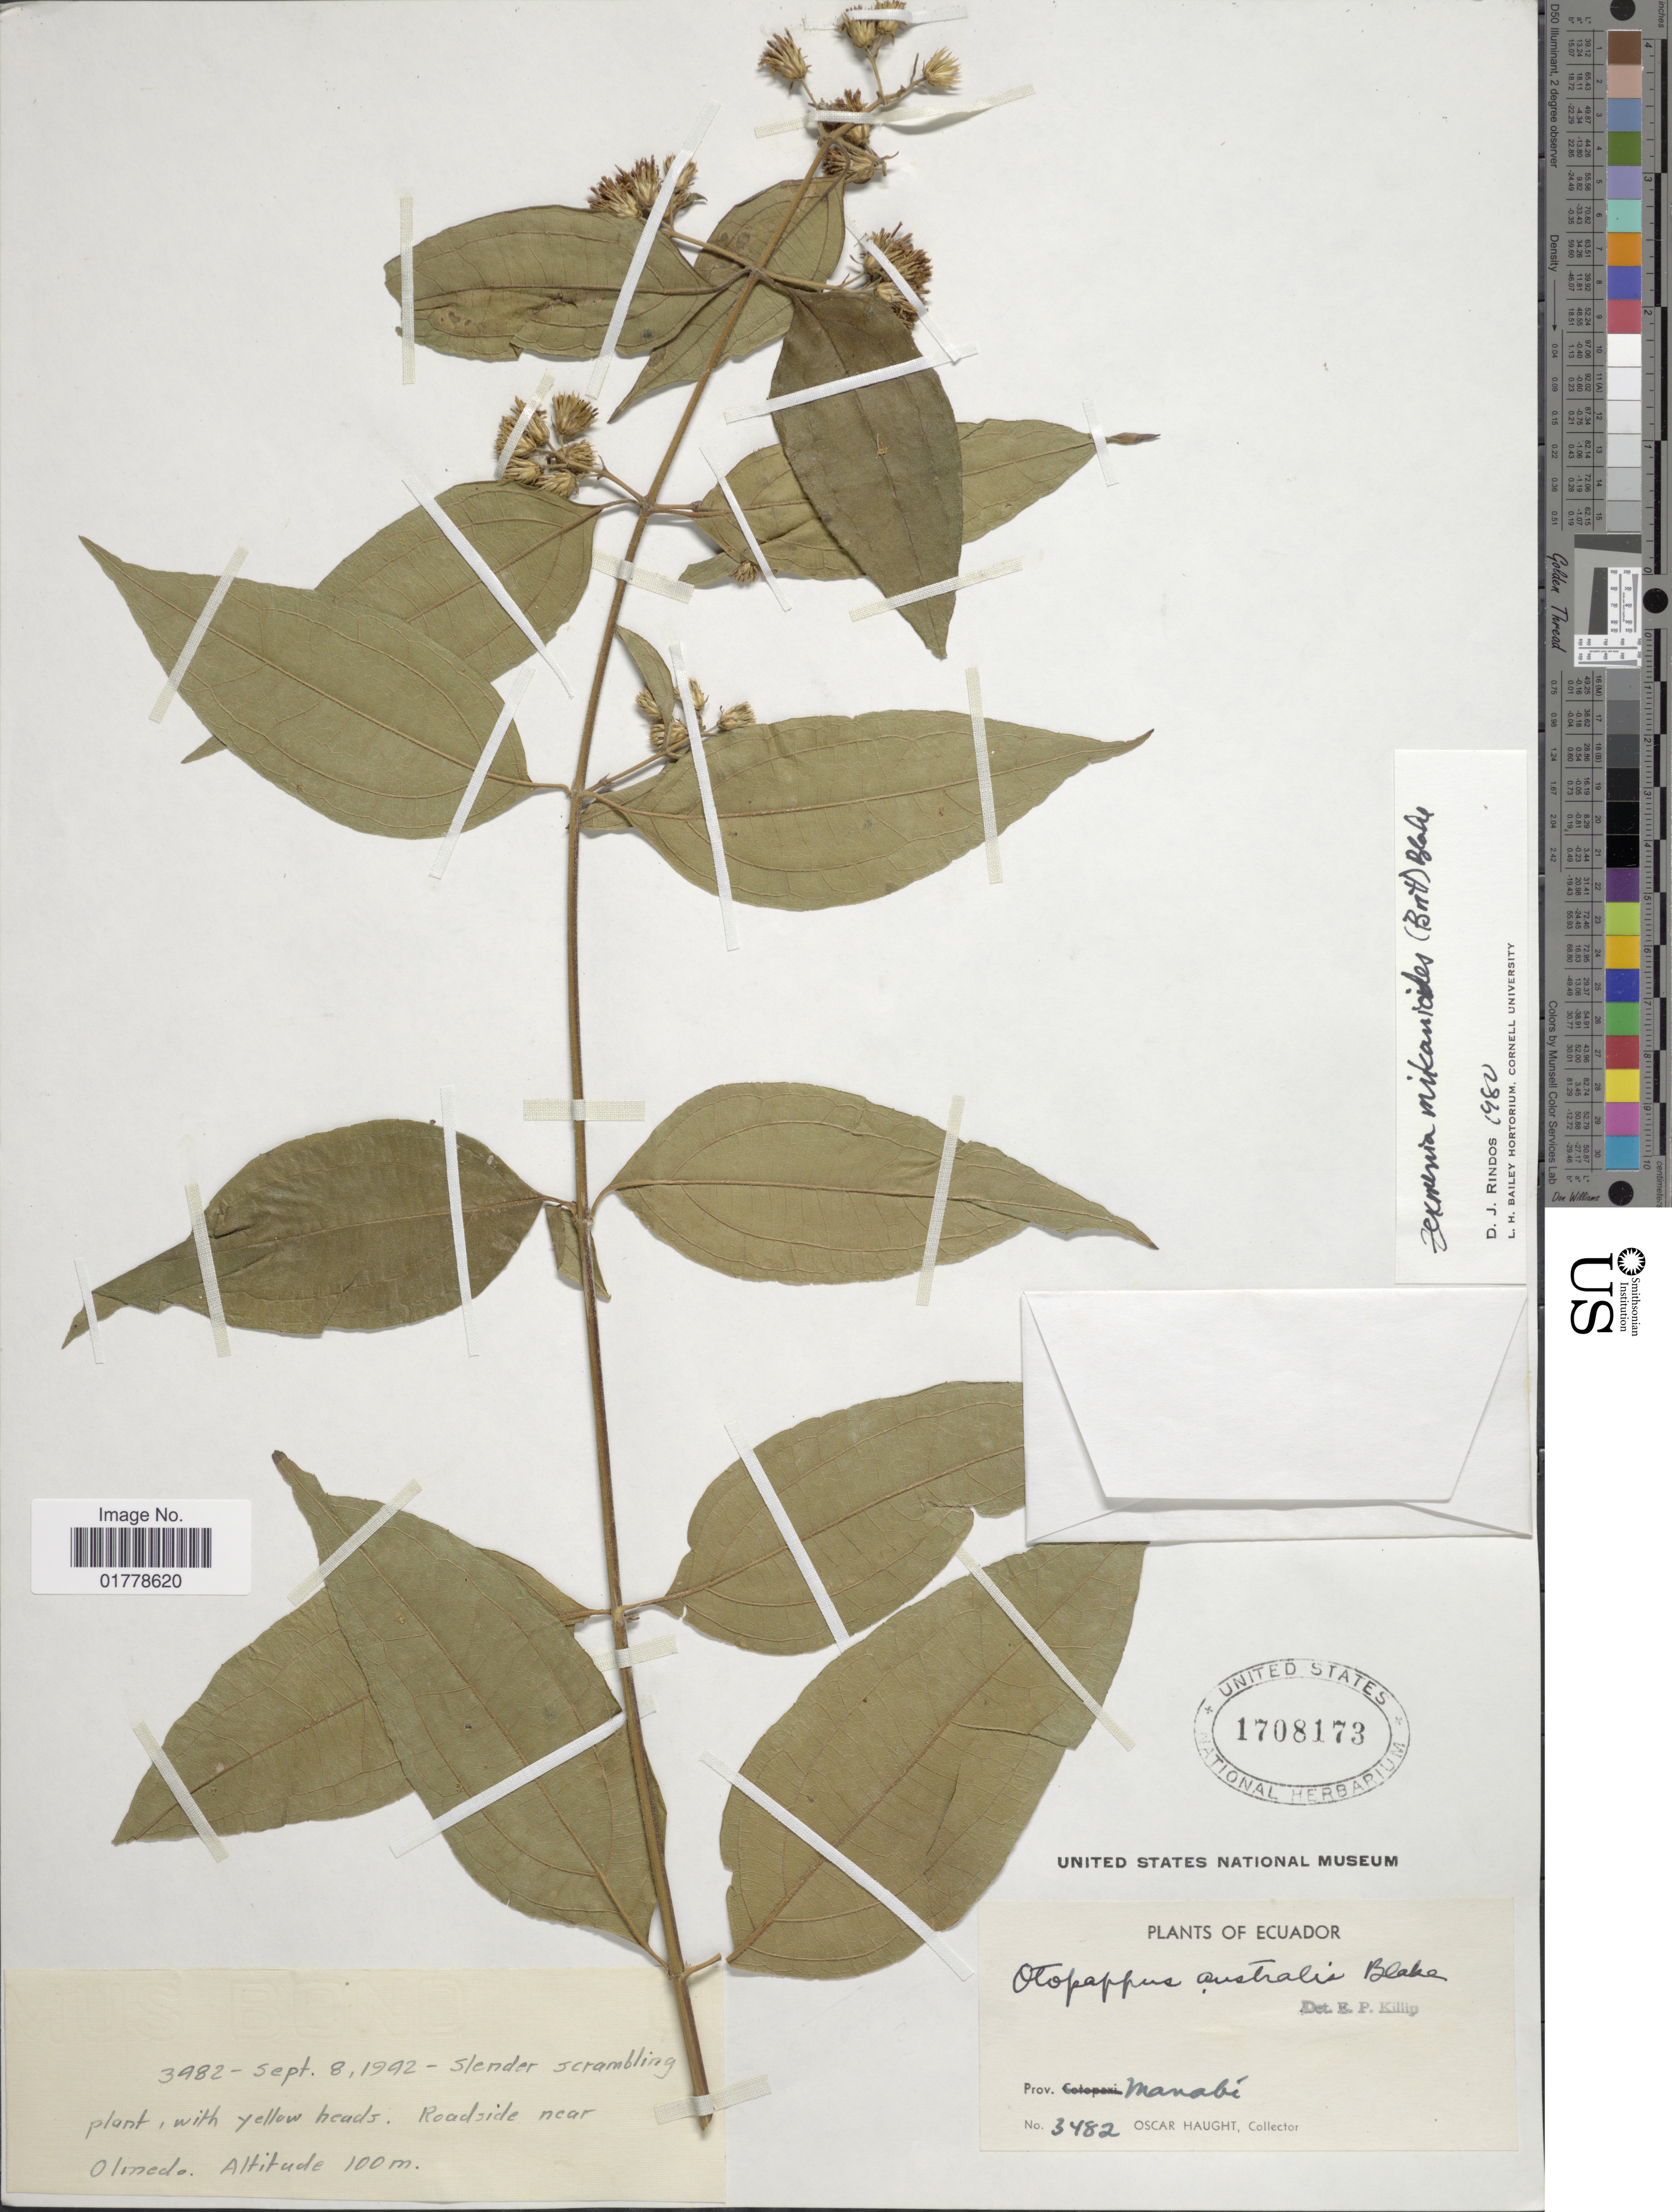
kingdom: Plantae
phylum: Tracheophyta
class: Magnoliopsida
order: Asterales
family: Asteraceae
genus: Oblivia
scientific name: Oblivia mikanioides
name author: (Britton) Strother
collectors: O. L. Haught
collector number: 3482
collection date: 1942-09-08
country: Ecuador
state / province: Manabí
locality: Roadside near Olmedo. Prov. Manabí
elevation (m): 100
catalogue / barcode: US 1708173